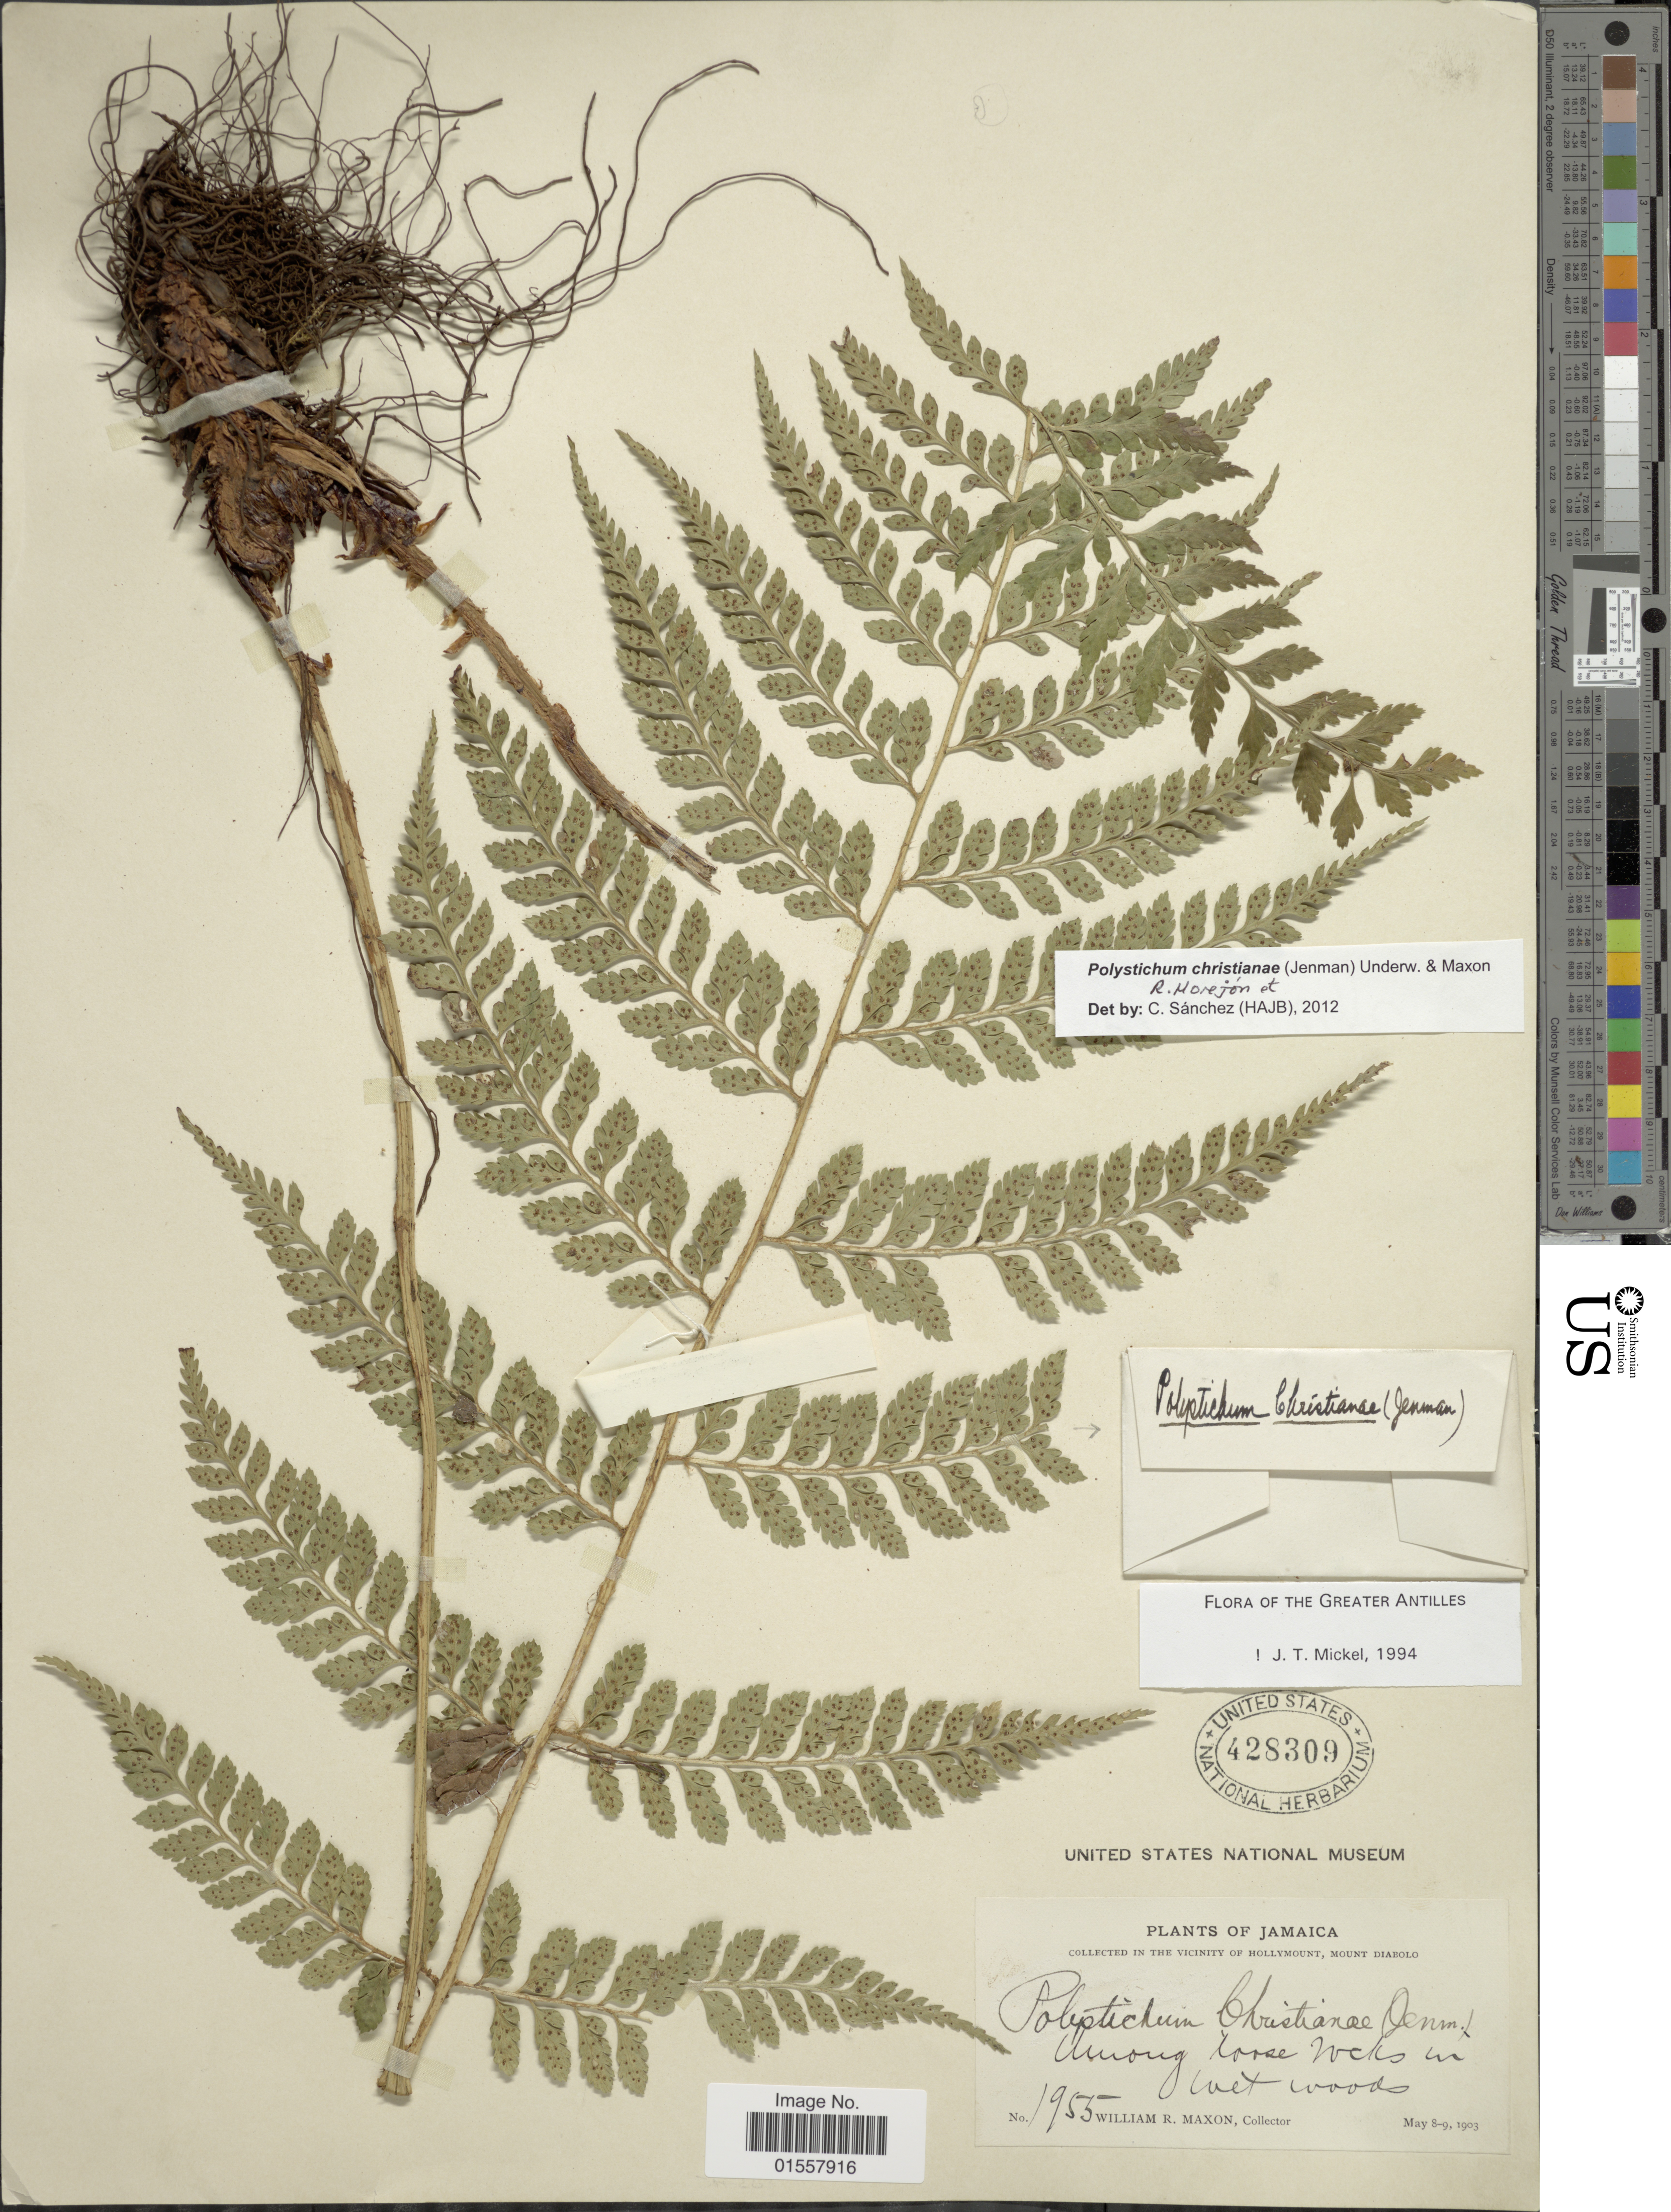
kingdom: Plantae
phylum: Tracheophyta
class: Polypodiopsida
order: Polypodiales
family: Dryopteridaceae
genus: Polystichum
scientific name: Polystichum christianae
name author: (Jenman) Underw. & Maxon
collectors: W. R. Maxon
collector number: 1955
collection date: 1903-05-08/1903-05-09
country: Jamaica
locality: Vicinity of Hollymount, Mount Diablo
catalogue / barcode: US 428309